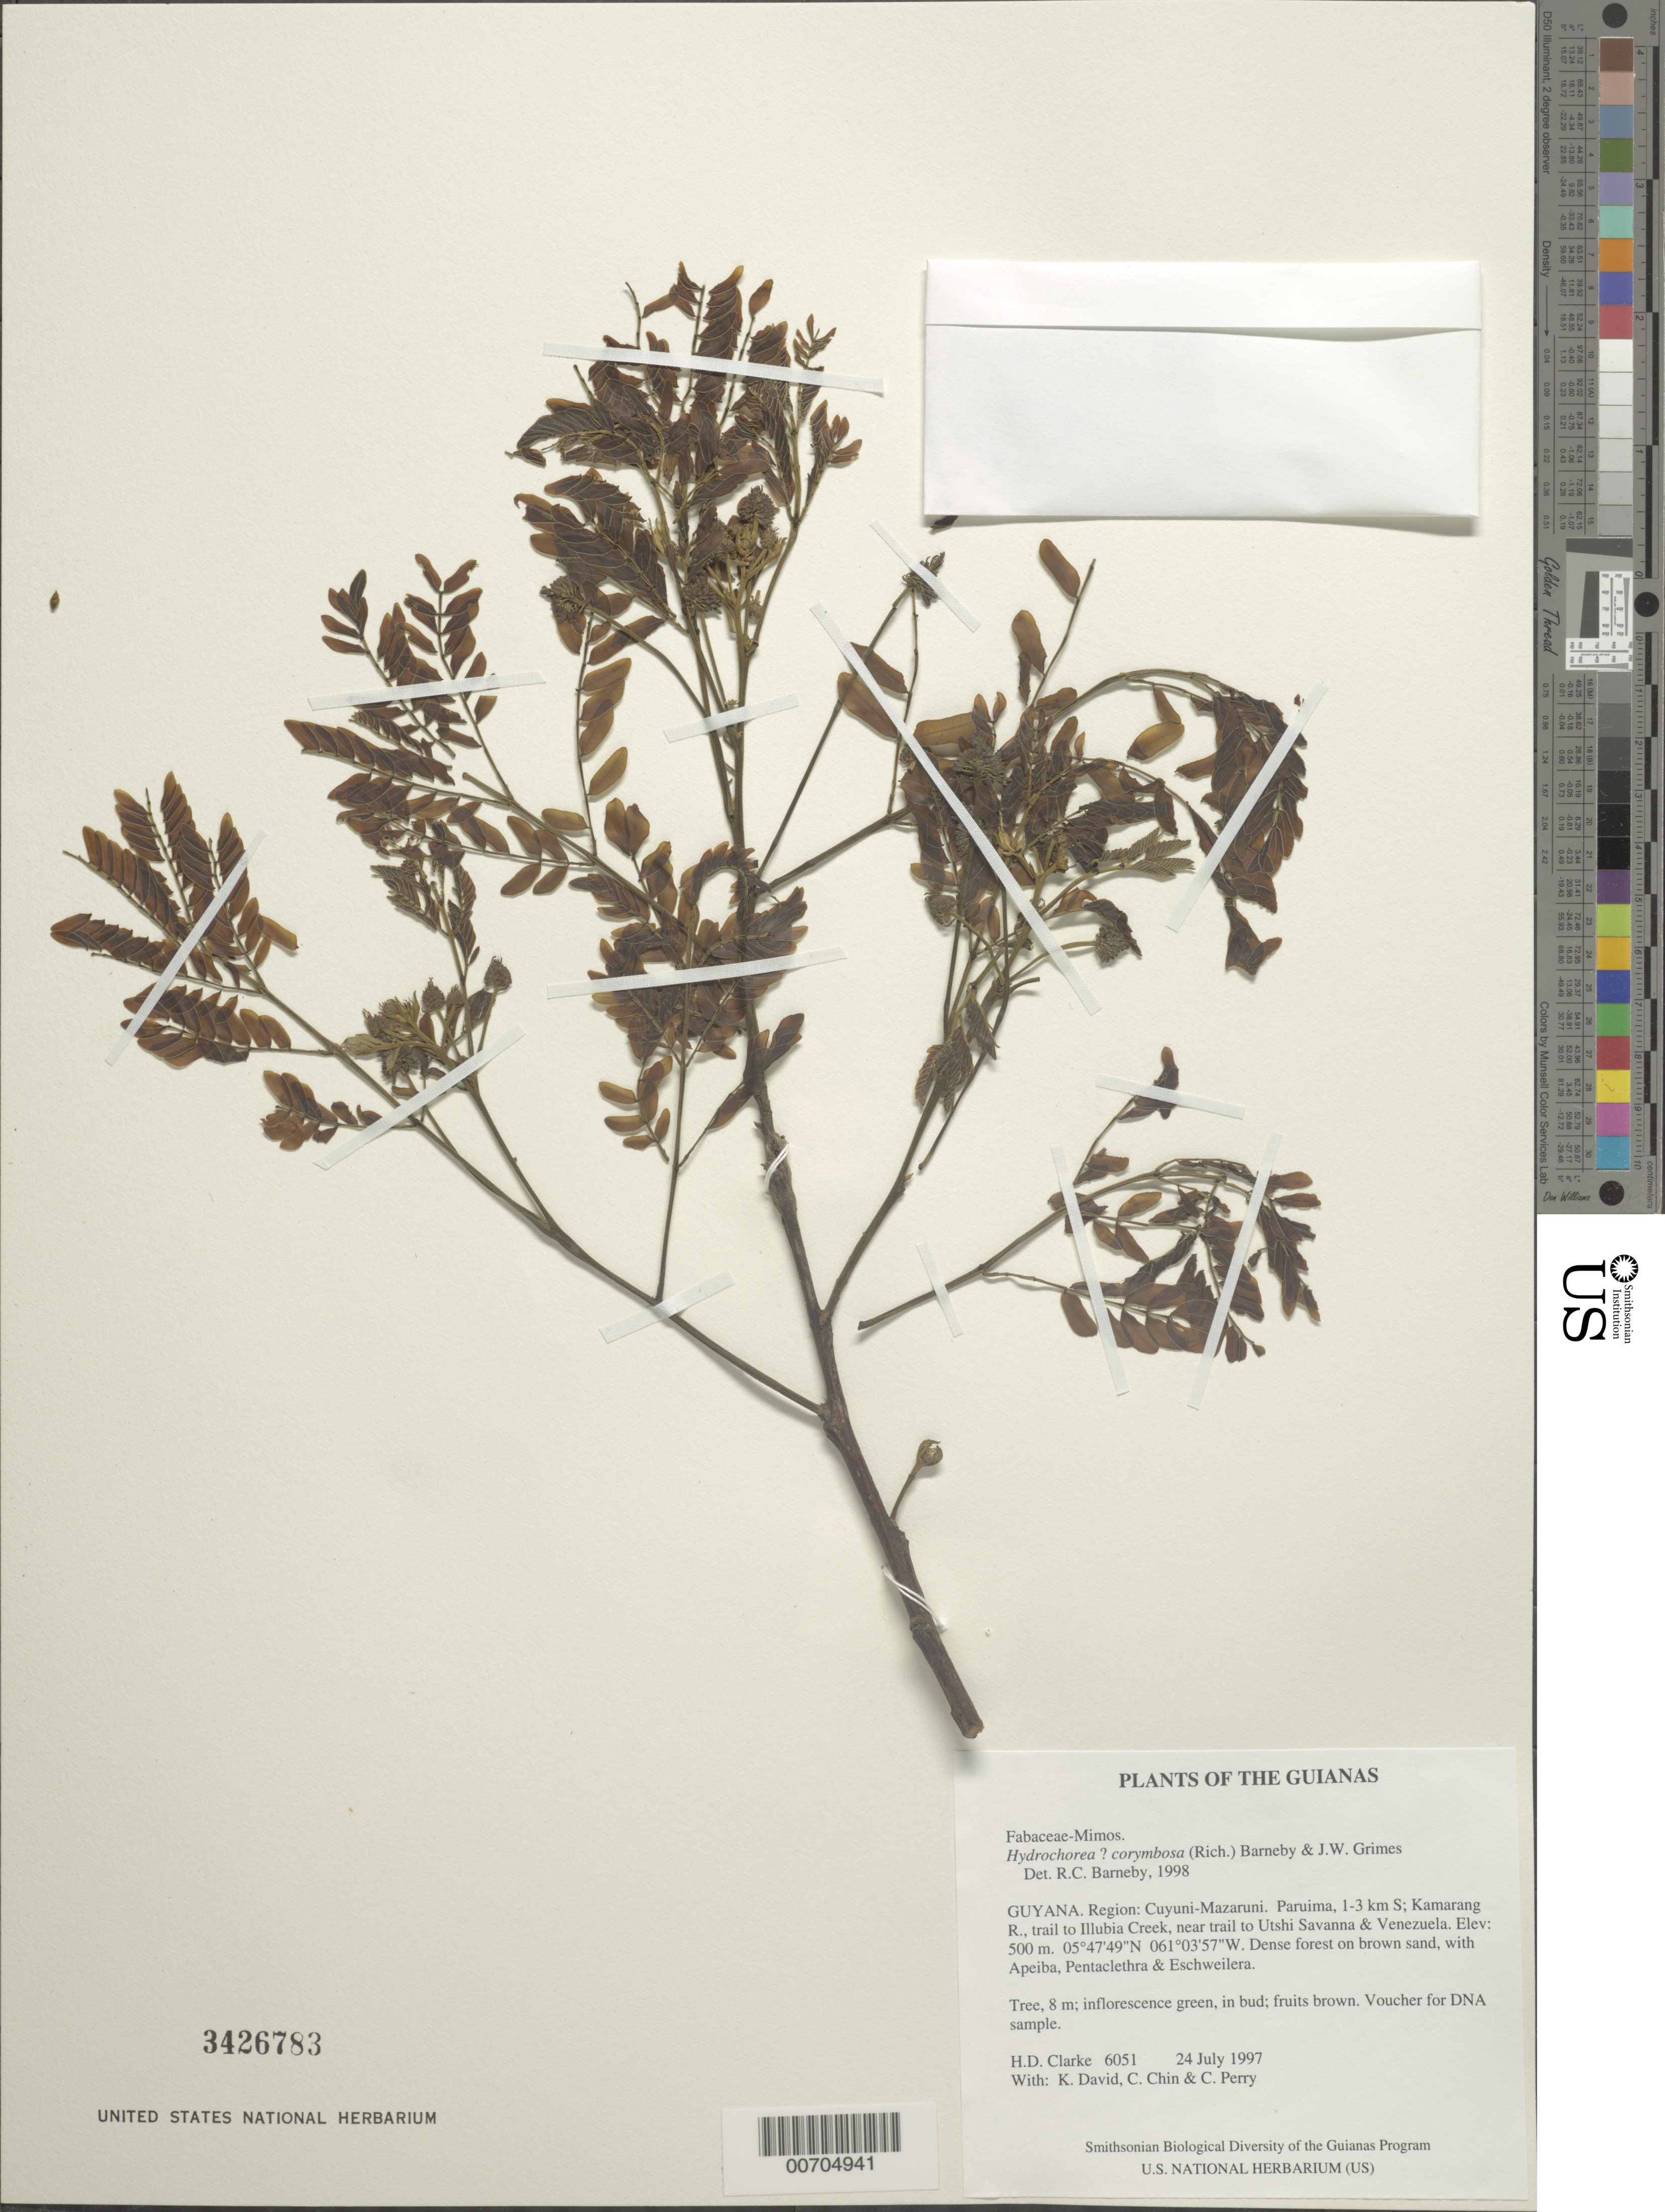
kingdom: Plantae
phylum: Tracheophyta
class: Magnoliopsida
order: Fabales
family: Fabaceae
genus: Hydrochorea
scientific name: Hydrochorea corymbosa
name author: (Rich.) Barneby & J.W. Grimes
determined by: Barneby, Rupert C., (NY)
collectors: H. D. Clarke, K. David, C. Chin & C. Perry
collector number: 6051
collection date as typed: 24 July 1997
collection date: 1997-07-24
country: Guyana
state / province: Cuyuni-Mazaruni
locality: Paruima, 1-3 km S; Kamarang R., trail to Illubia Creek, near trail to Utshi Savanna & Venezuela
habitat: Dense forest on brown sand, with Apeiba, Pentaclethra & Eschweilera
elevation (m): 500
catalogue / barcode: US 3426783